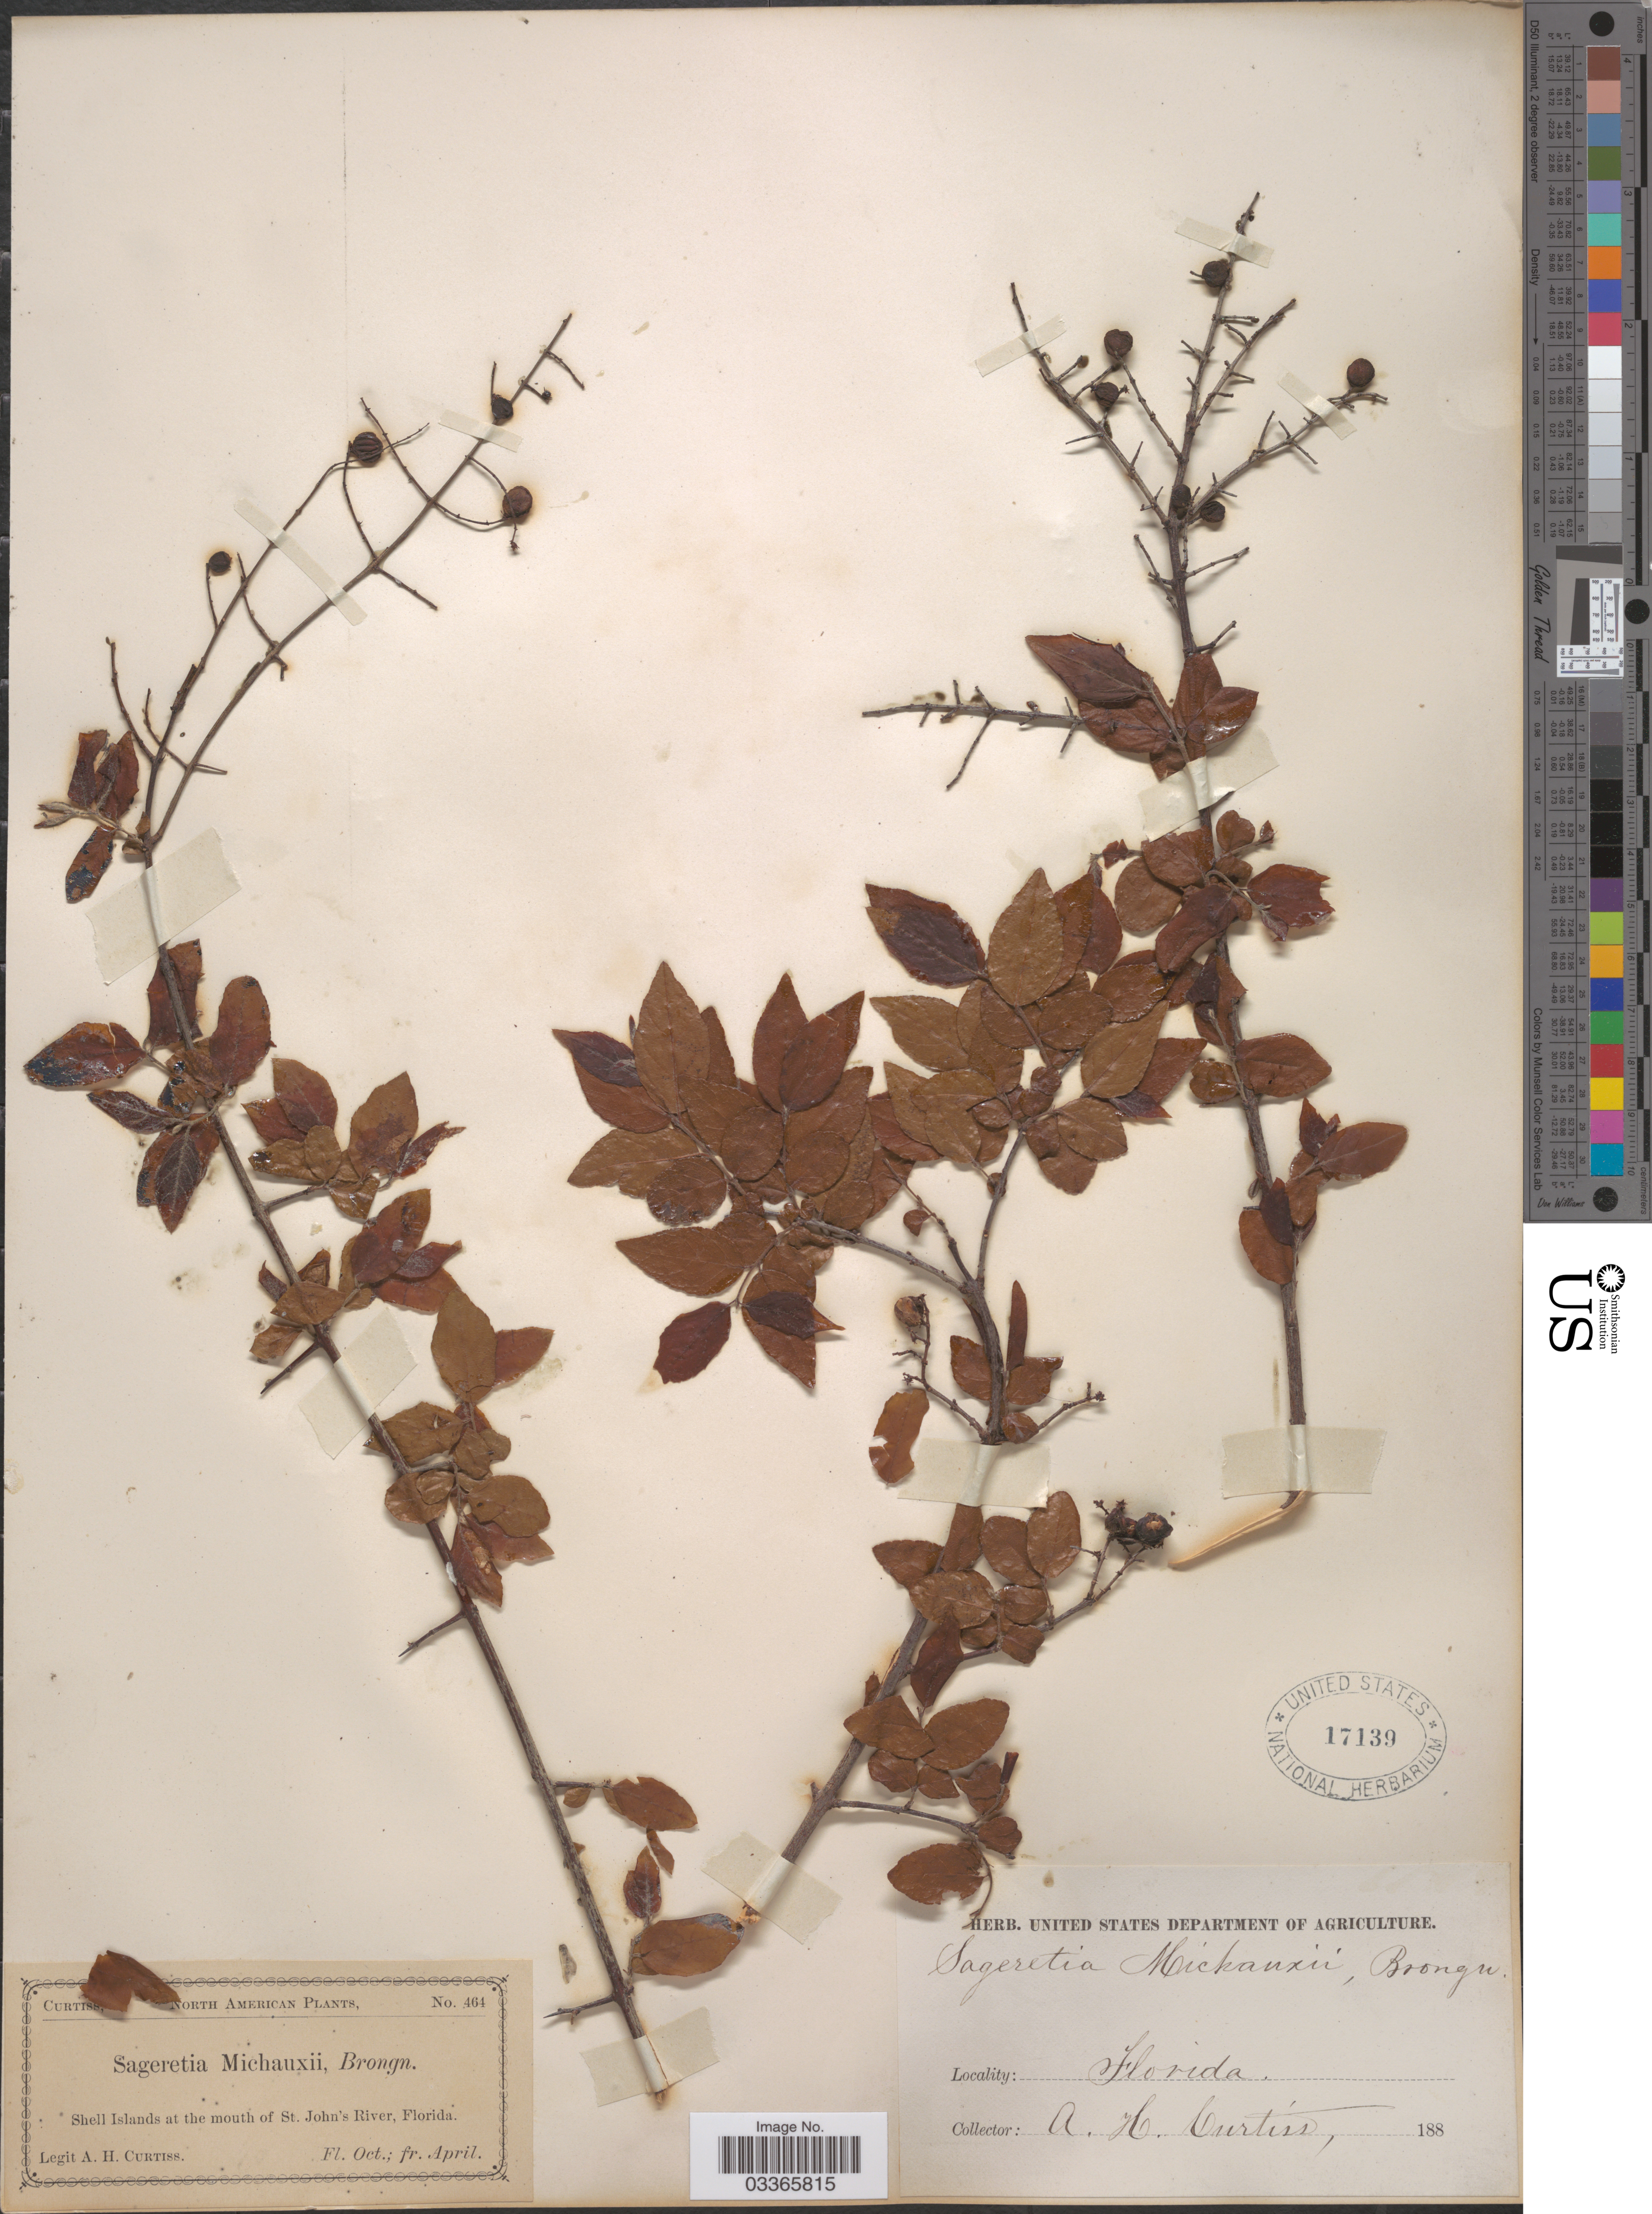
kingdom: Plantae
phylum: Tracheophyta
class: Magnoliopsida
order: Rosales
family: Rhamnaceae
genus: Sageretia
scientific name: Sageretia minutiflora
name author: (Michx.) Trel.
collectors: A. H. Curtiss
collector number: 464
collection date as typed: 188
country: United States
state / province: Florida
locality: Shell Islands at the mouth of St. John's River.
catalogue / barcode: US 17139